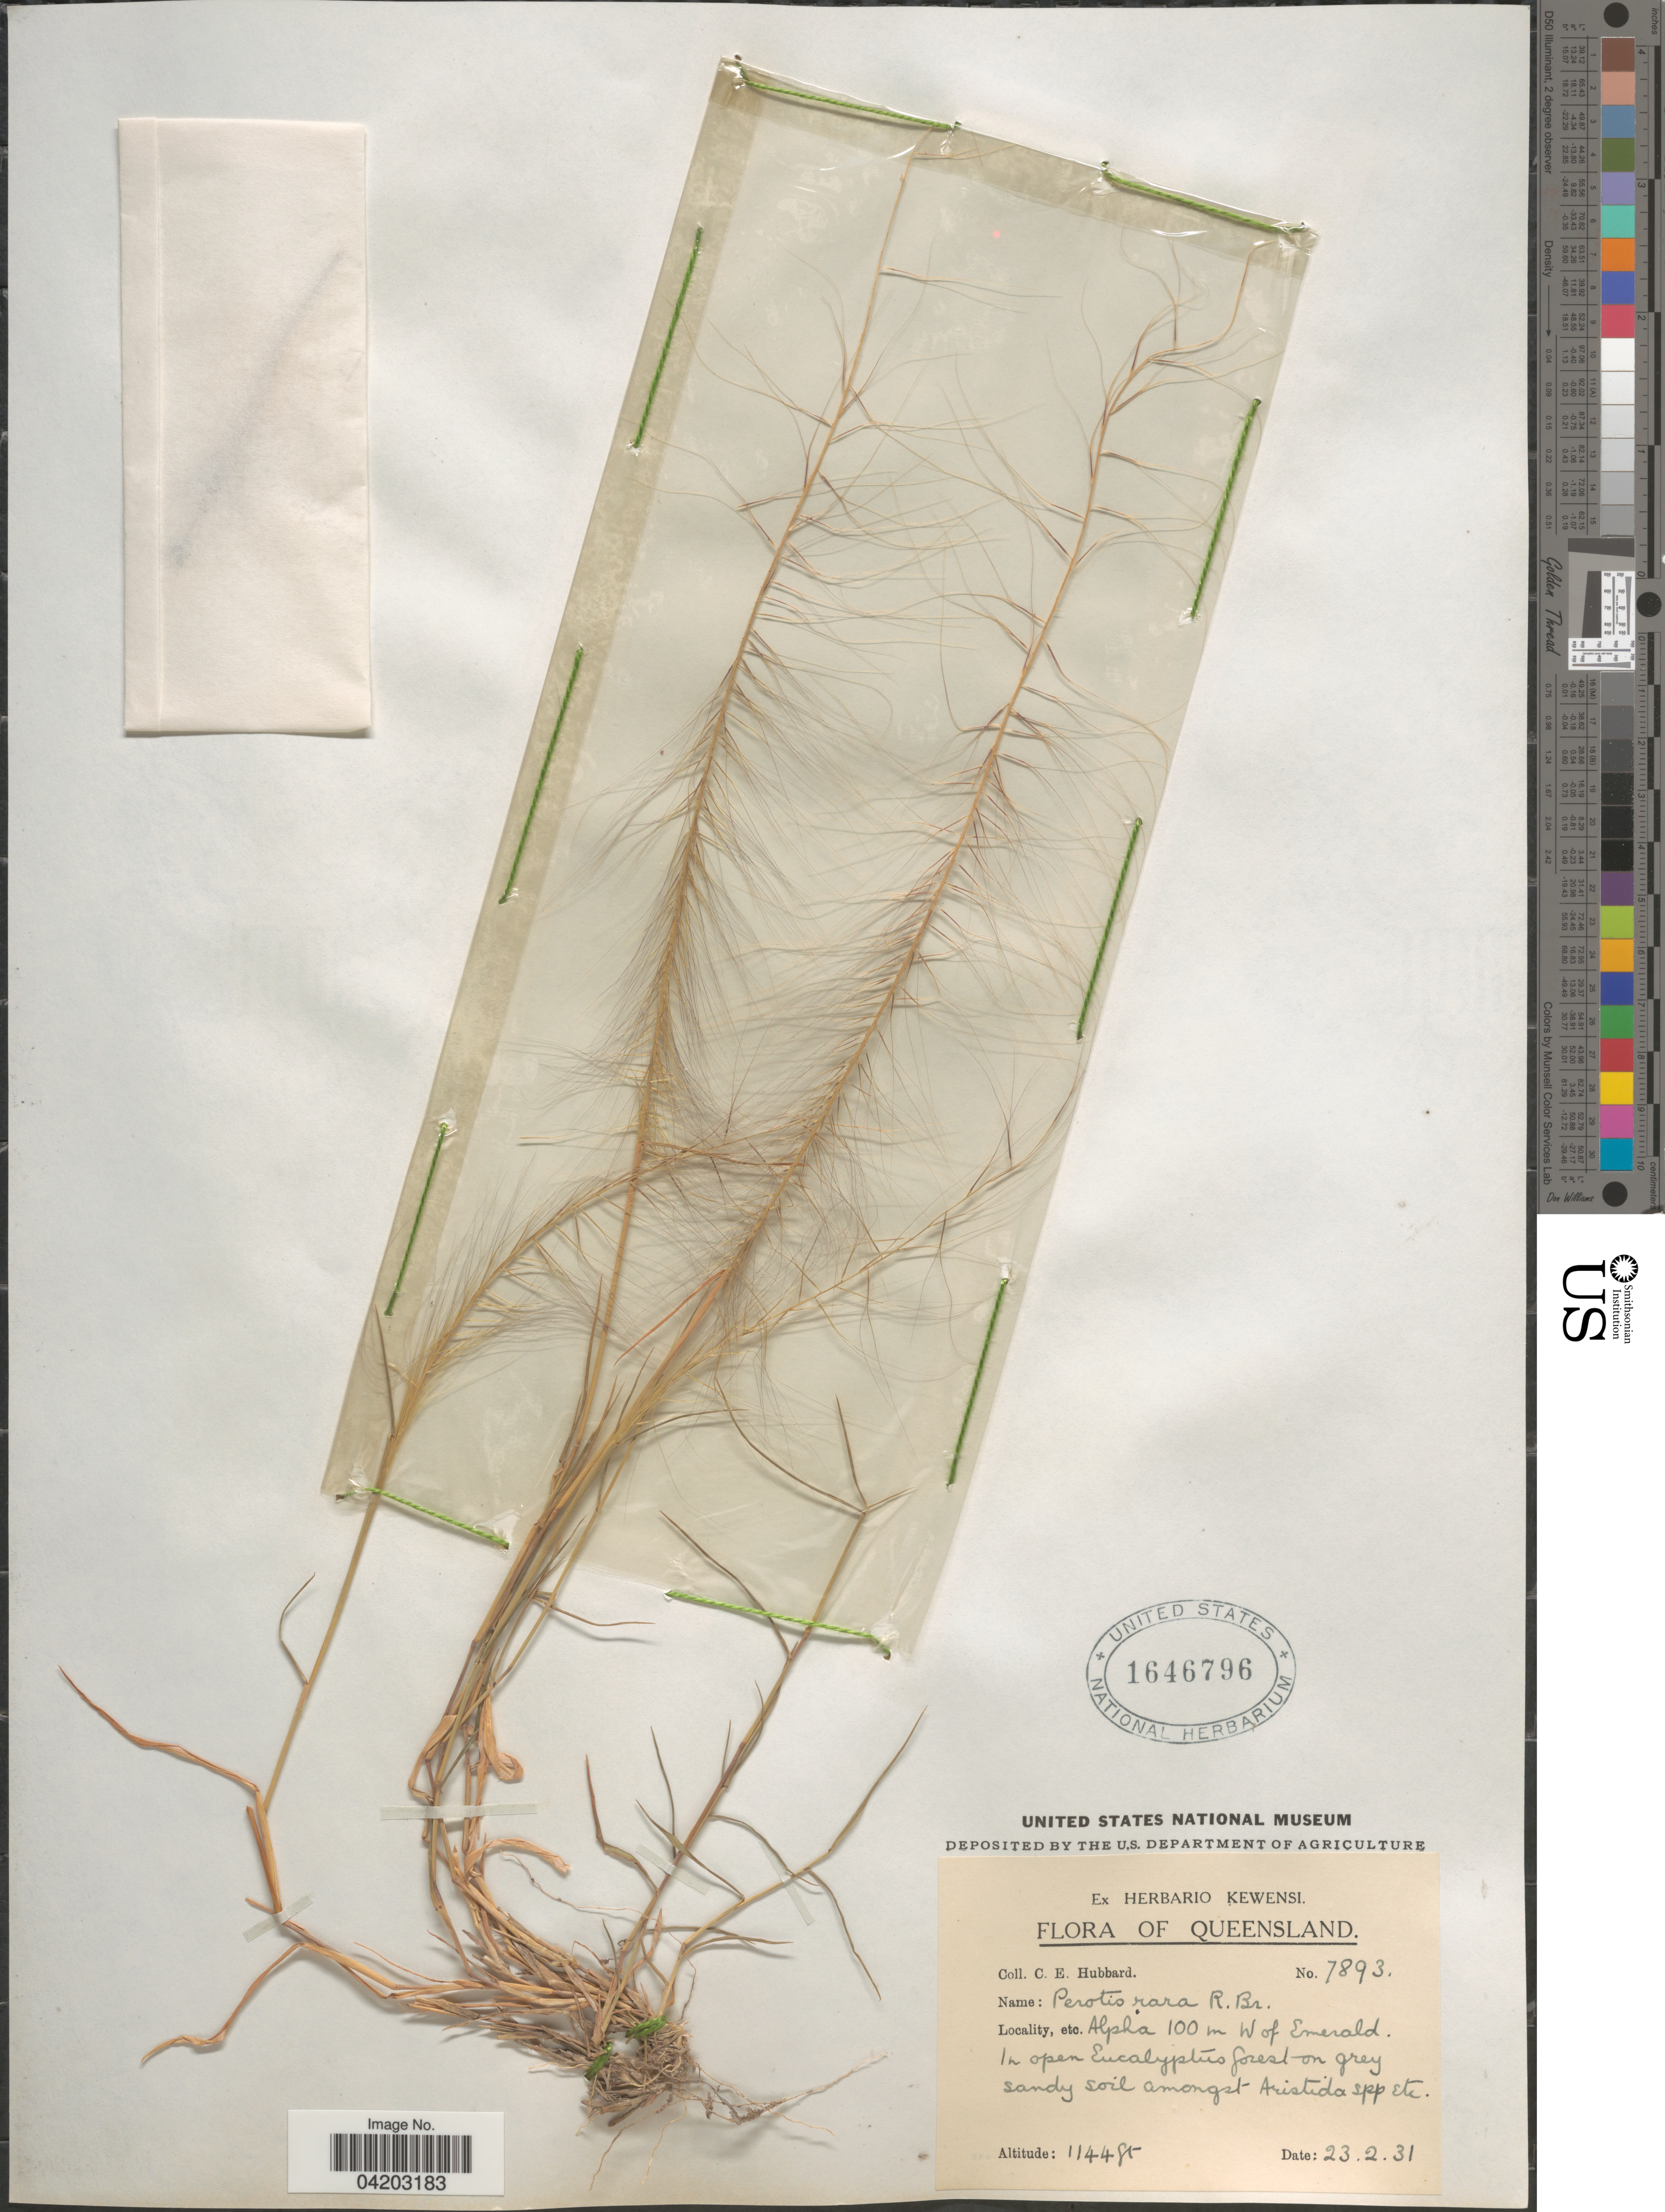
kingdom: Plantae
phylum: Tracheophyta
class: Liliopsida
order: Poales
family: Poaceae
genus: Perotis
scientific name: Perotis rara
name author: R. Br.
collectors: C. E. Hubbard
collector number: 7893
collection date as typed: Transcribed d/m/y: 23/2/31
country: Australia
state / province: Queensland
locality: Alpha 100 m W of Emerald.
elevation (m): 349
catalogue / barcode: US 1646796